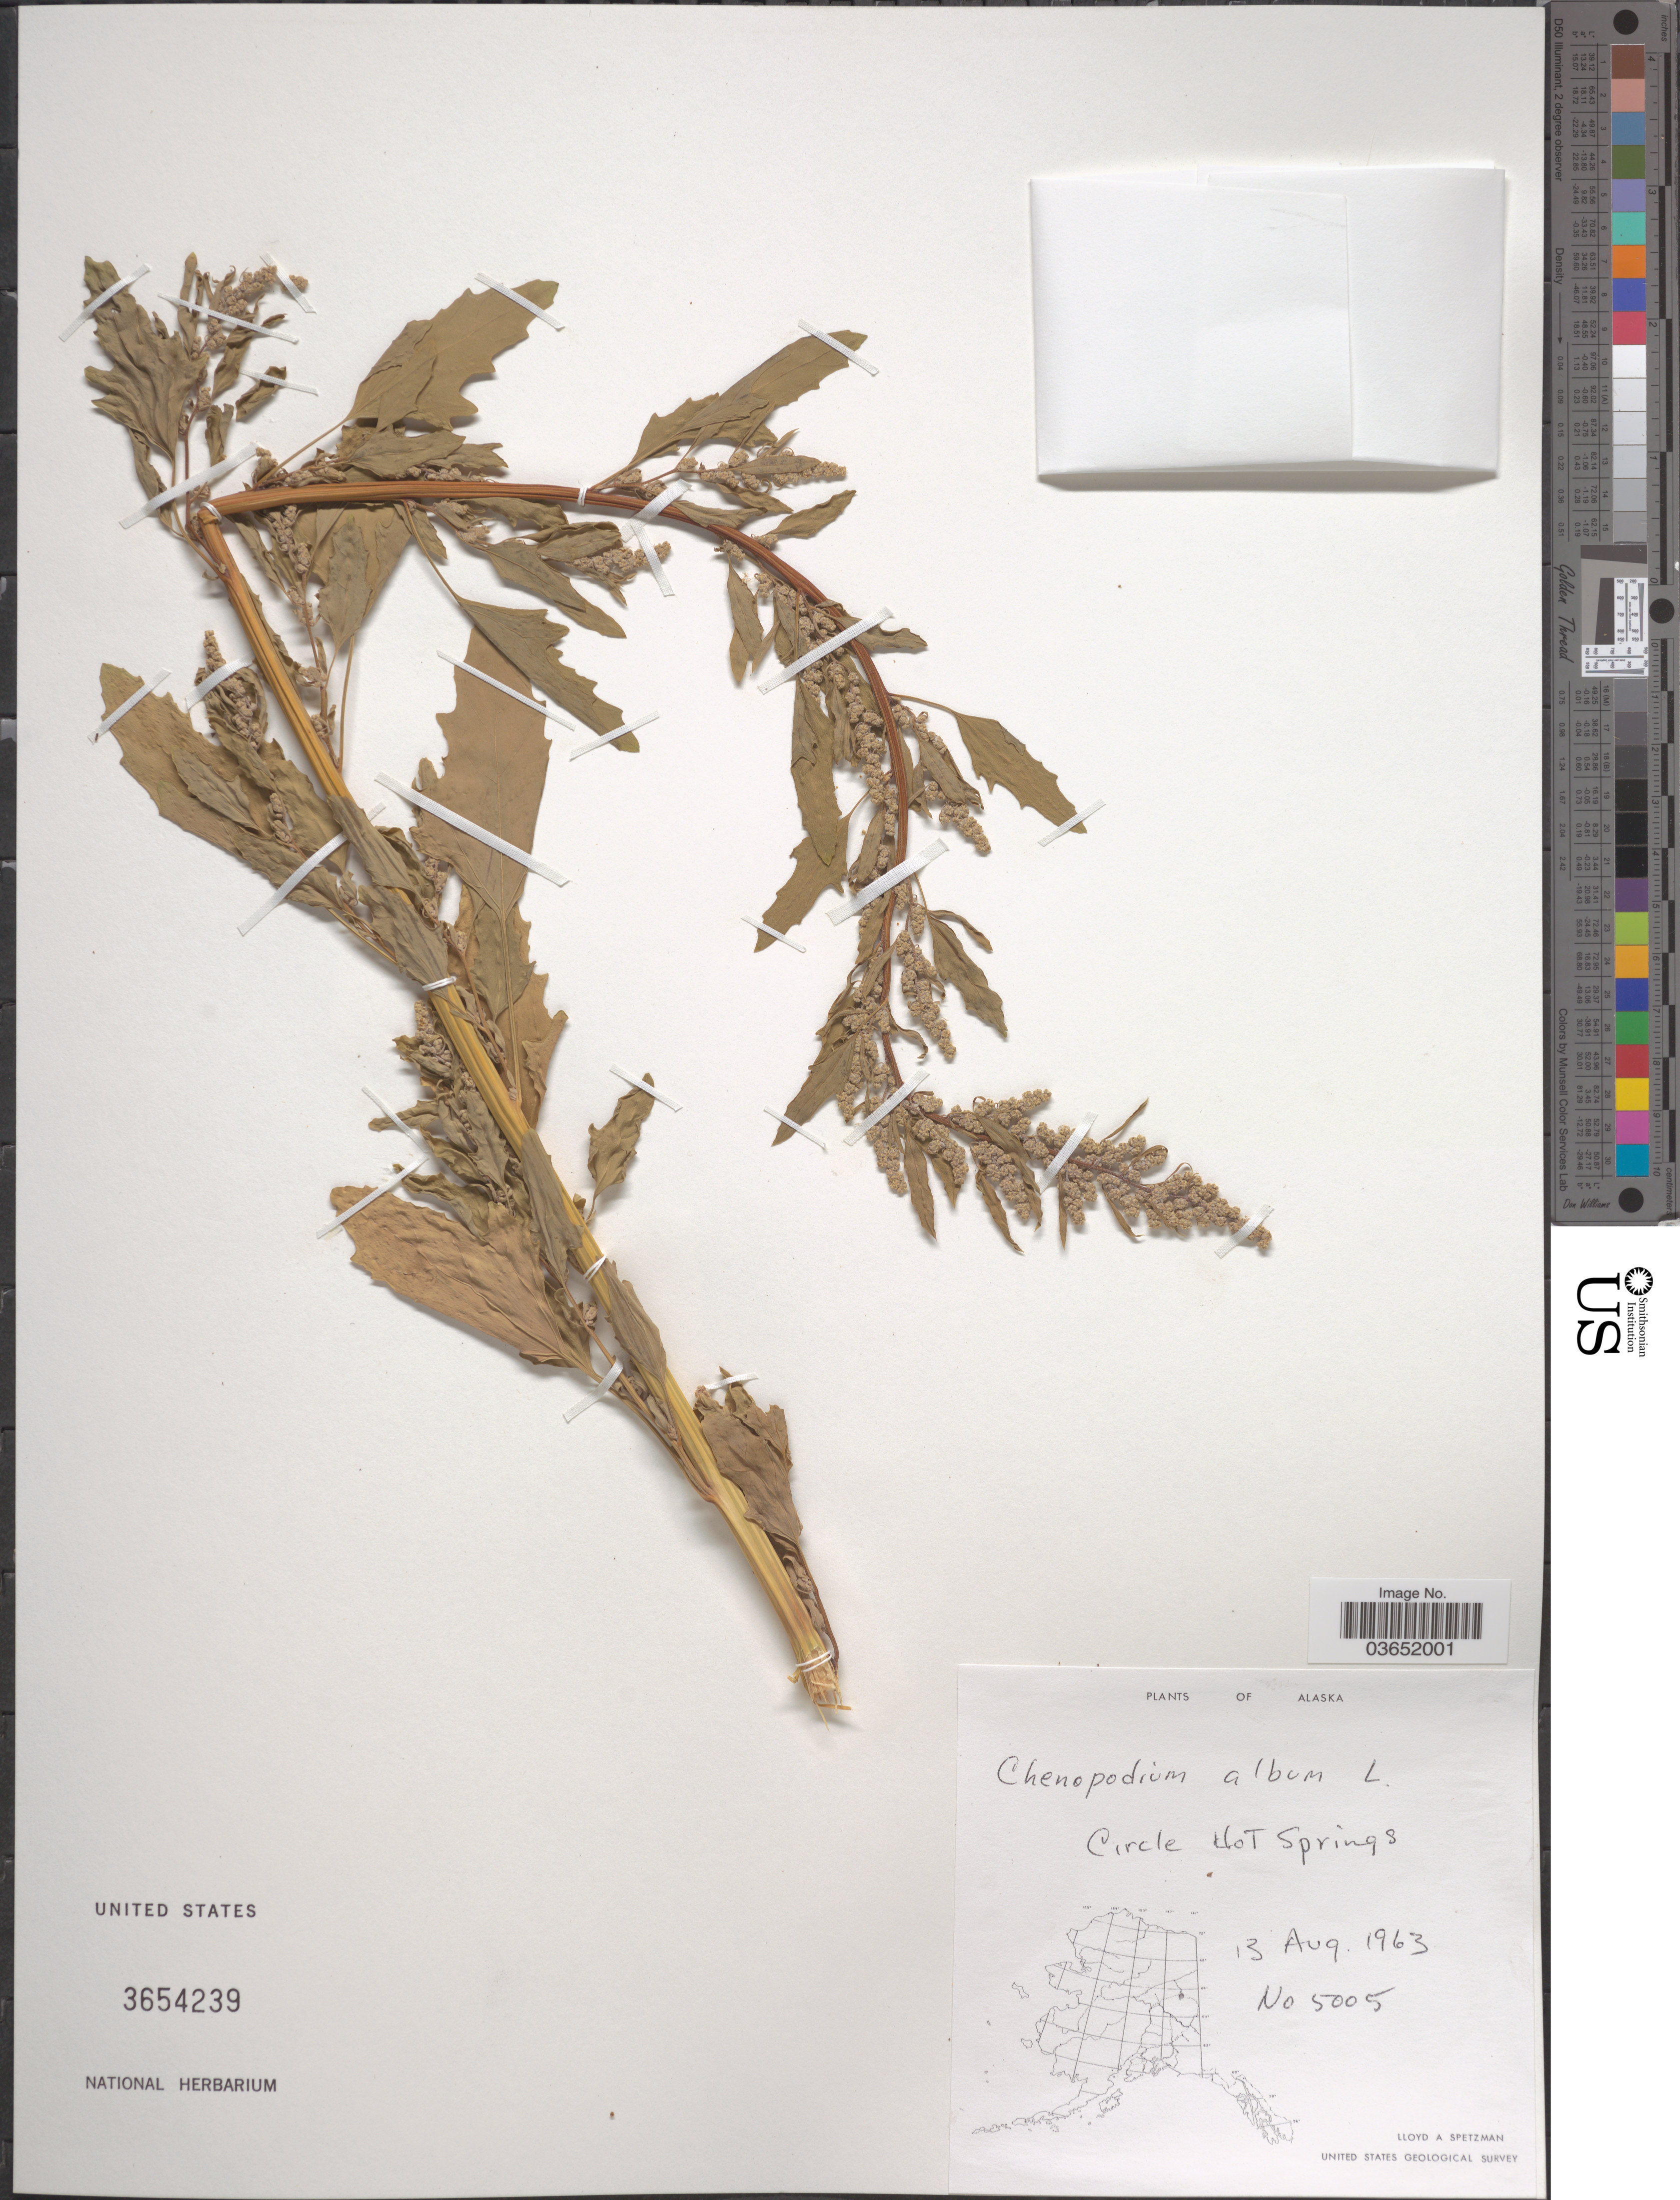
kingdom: Plantae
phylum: Tracheophyta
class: Magnoliopsida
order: Caryophyllales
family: Amaranthaceae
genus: Chenopodium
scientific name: Chenopodium album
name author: L.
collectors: L. Spetzman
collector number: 5005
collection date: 1963-08-13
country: United States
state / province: Alaska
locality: Circle Hot Springs.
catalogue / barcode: US 3654239